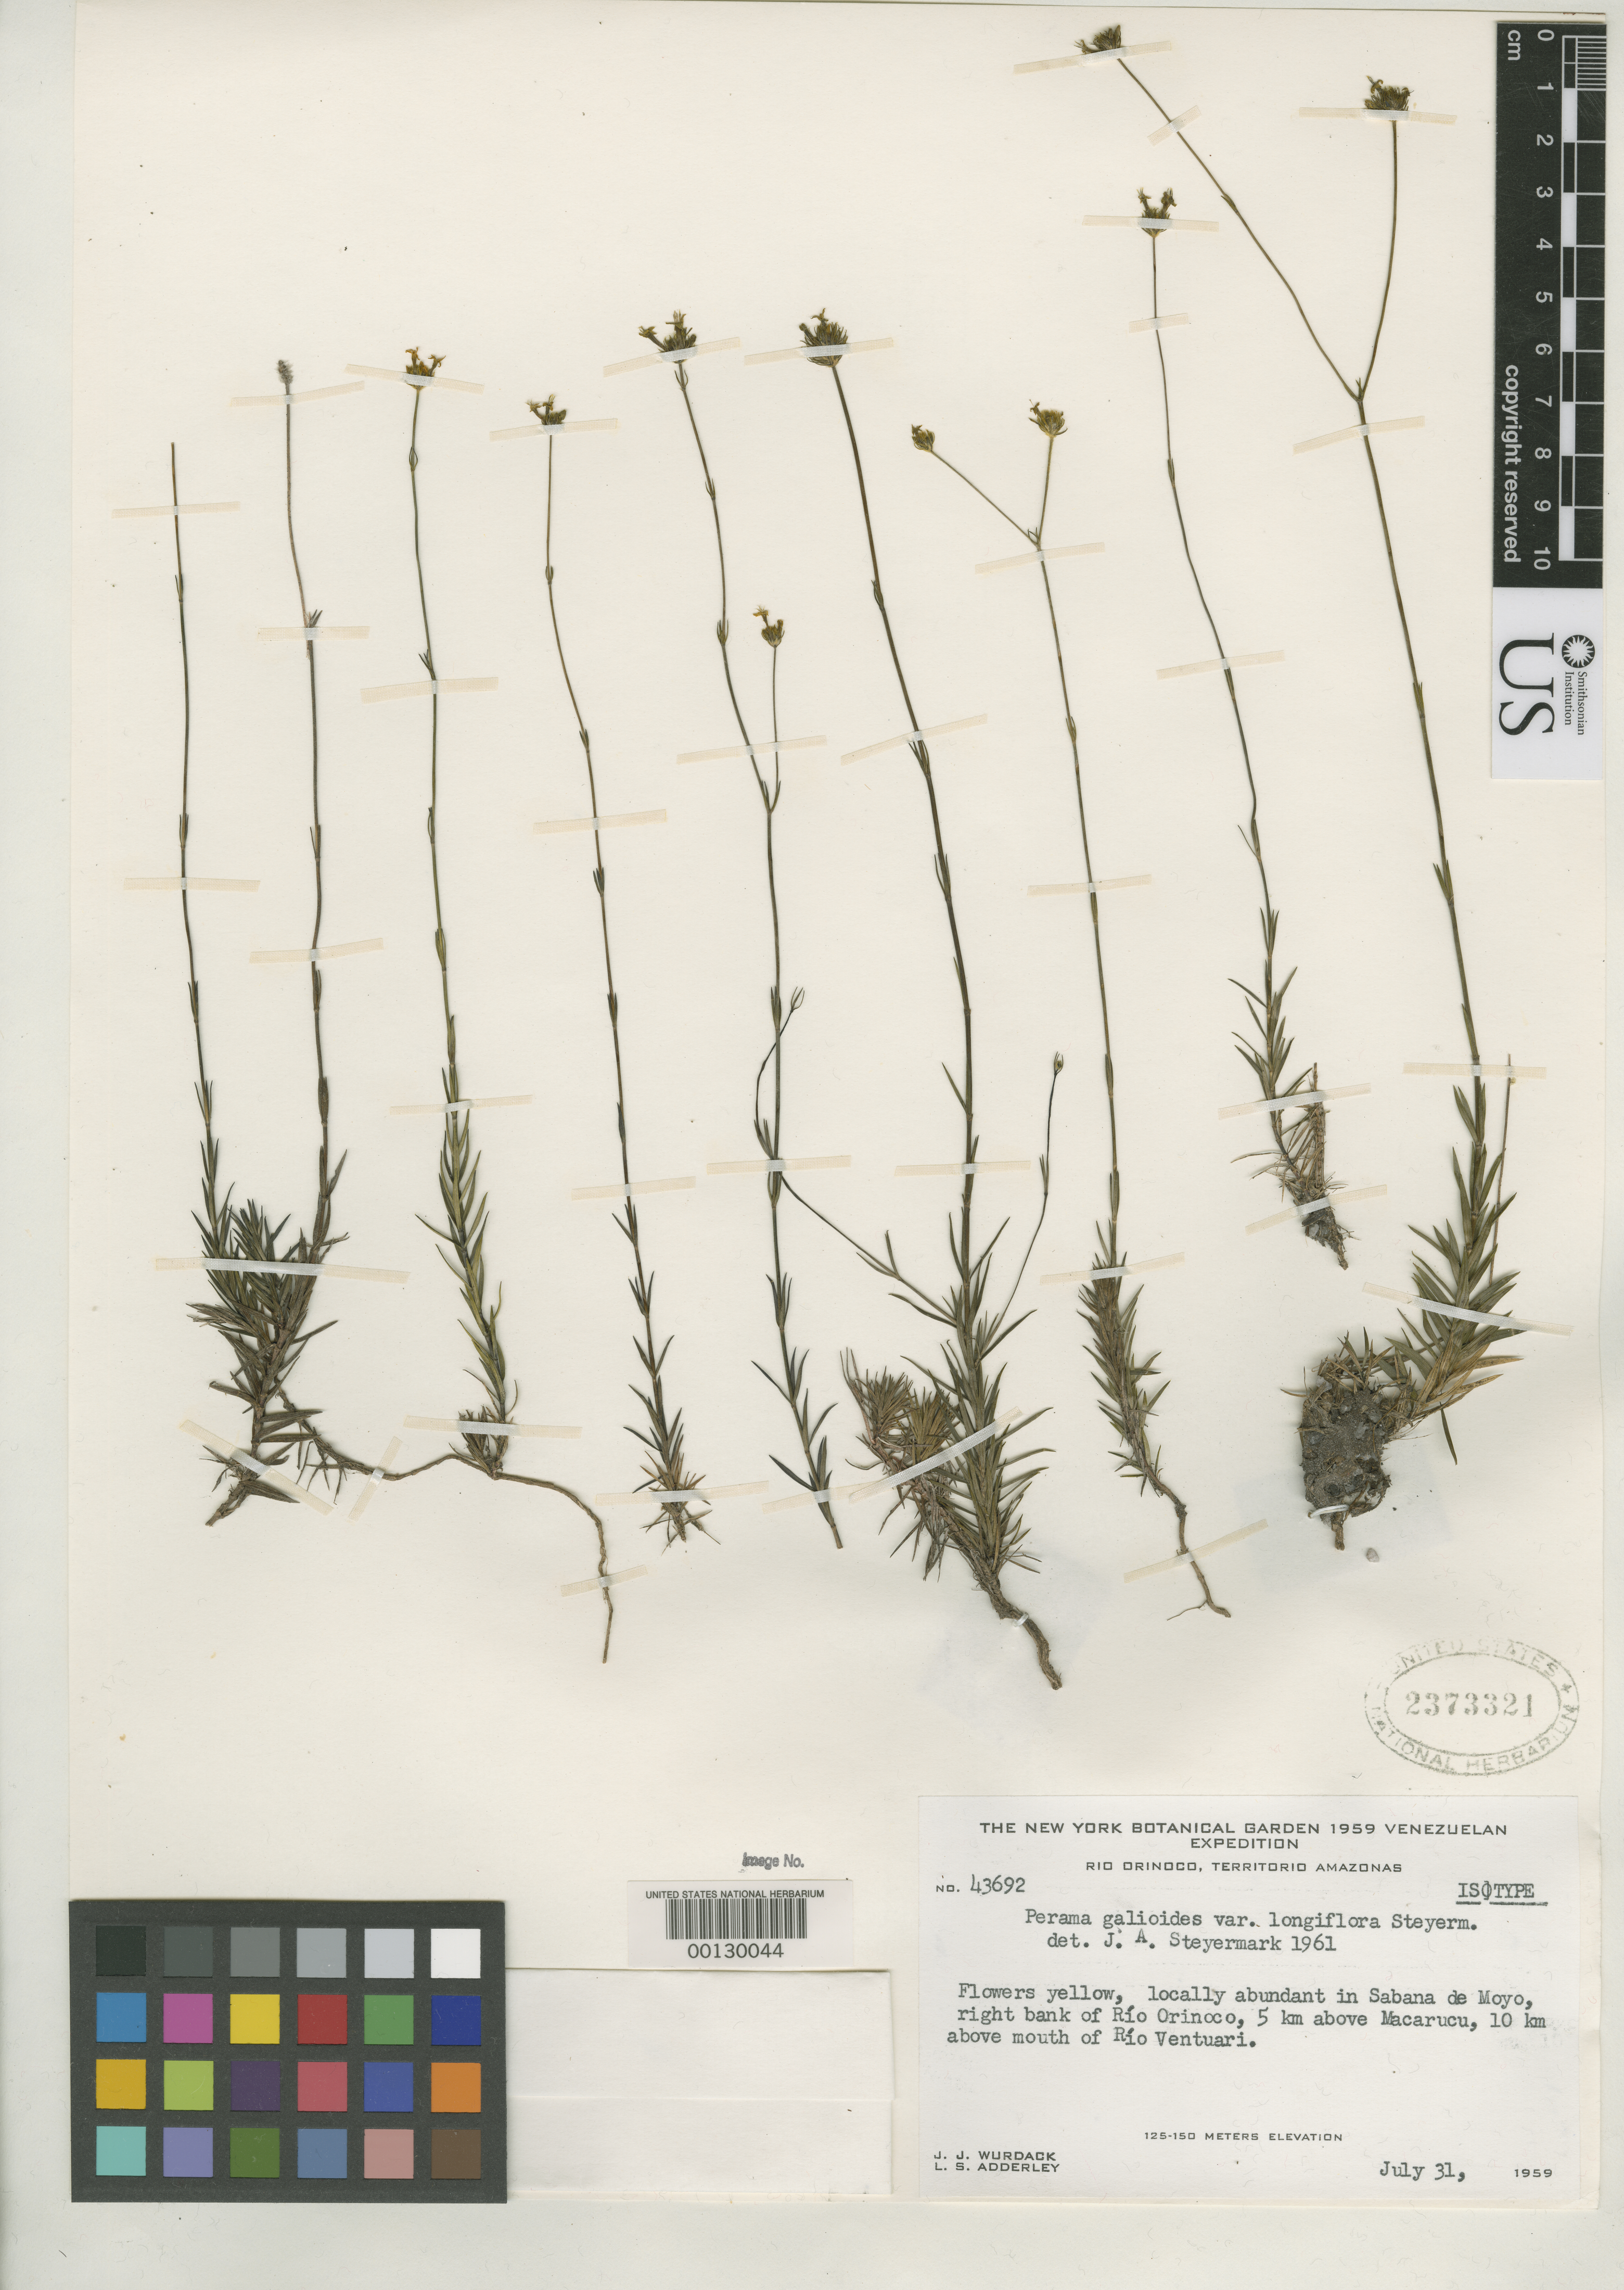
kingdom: Plantae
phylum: Tracheophyta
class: Magnoliopsida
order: Gentianales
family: Rubiaceae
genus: Perama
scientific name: Perama galioides var. longiflora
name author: Steyerm.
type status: Isotype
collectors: J. J. Wurdack & L. S. Adderley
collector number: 43692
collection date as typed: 31 Jul 1959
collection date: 1959-07-31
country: Venezuela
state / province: Amazonas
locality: Sabana de Moyo.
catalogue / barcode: US 2373321